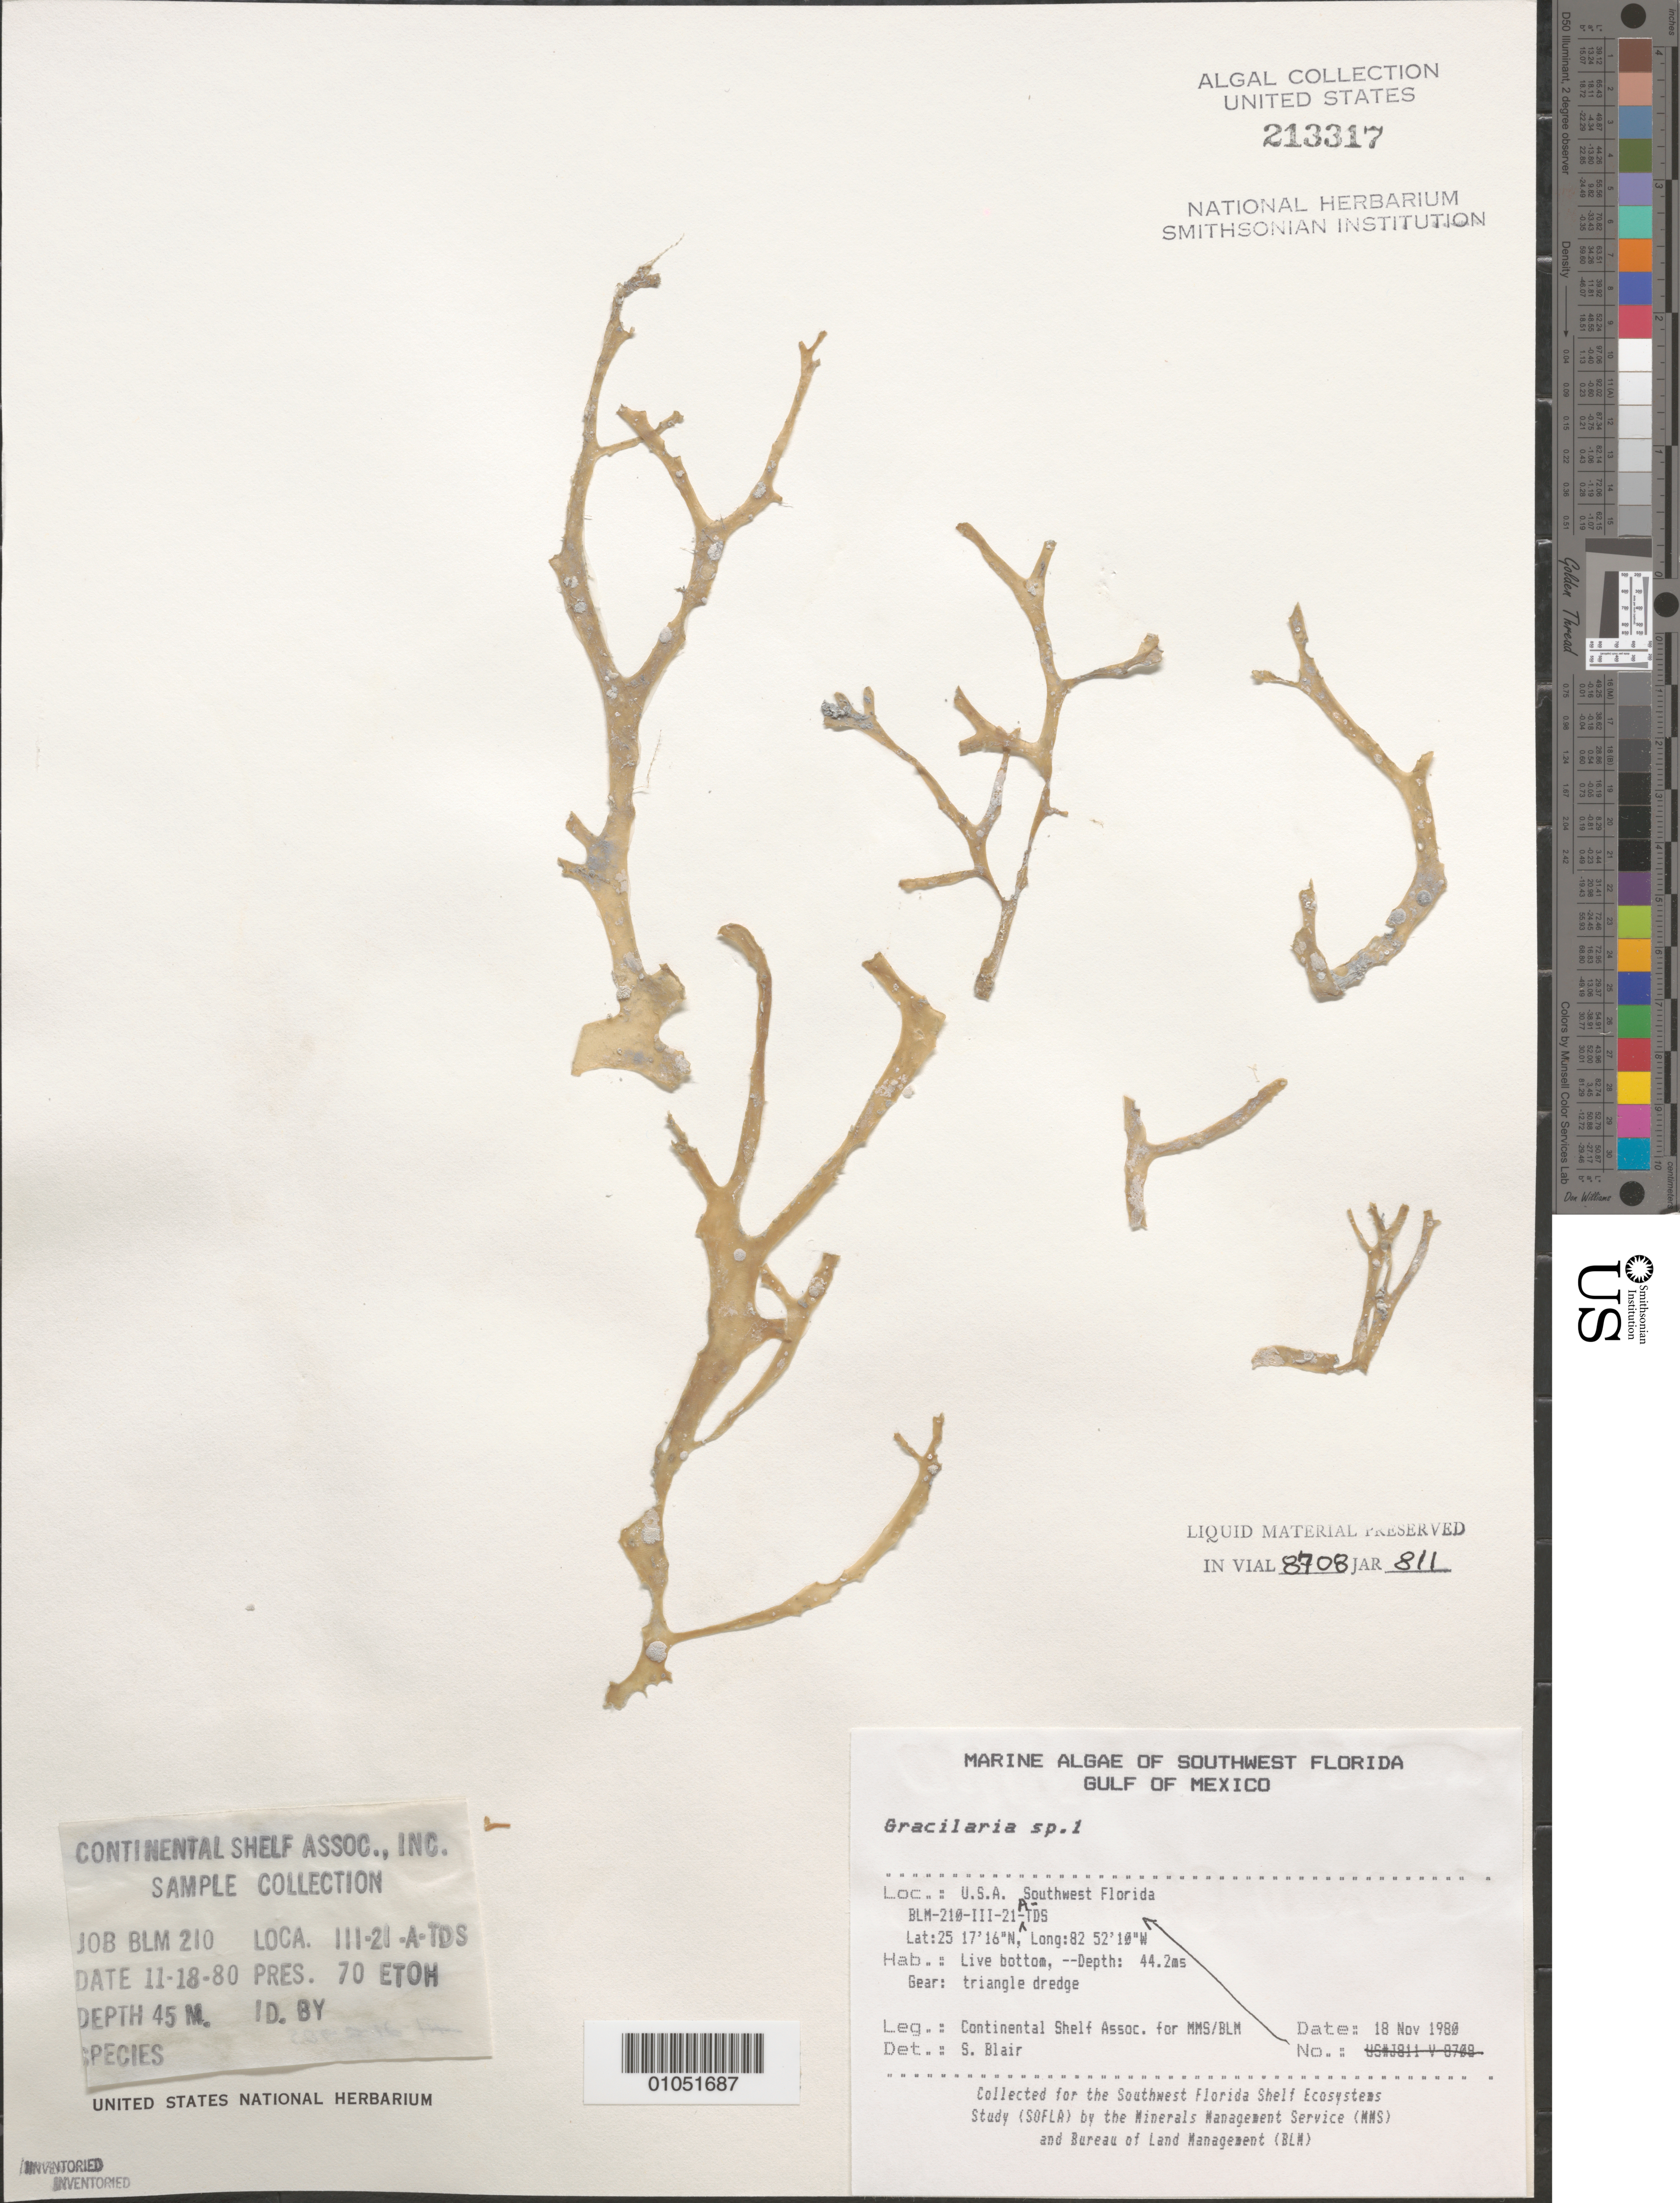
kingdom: Plantae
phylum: Rhodophyta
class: Florideophyceae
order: Gracilariales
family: Gracilariaceae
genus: Gracilaria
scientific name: Gracilaria sp.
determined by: Blair, S. M.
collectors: Continental Shelf Associates for the MMS/BLM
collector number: BLM-210-III-21-A-TDS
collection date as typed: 18 Nov 1980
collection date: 1980-11-18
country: United States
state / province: Florida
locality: Gulf of Mexico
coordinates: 25 17'16"N, 82 52'10"W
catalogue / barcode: US 213317